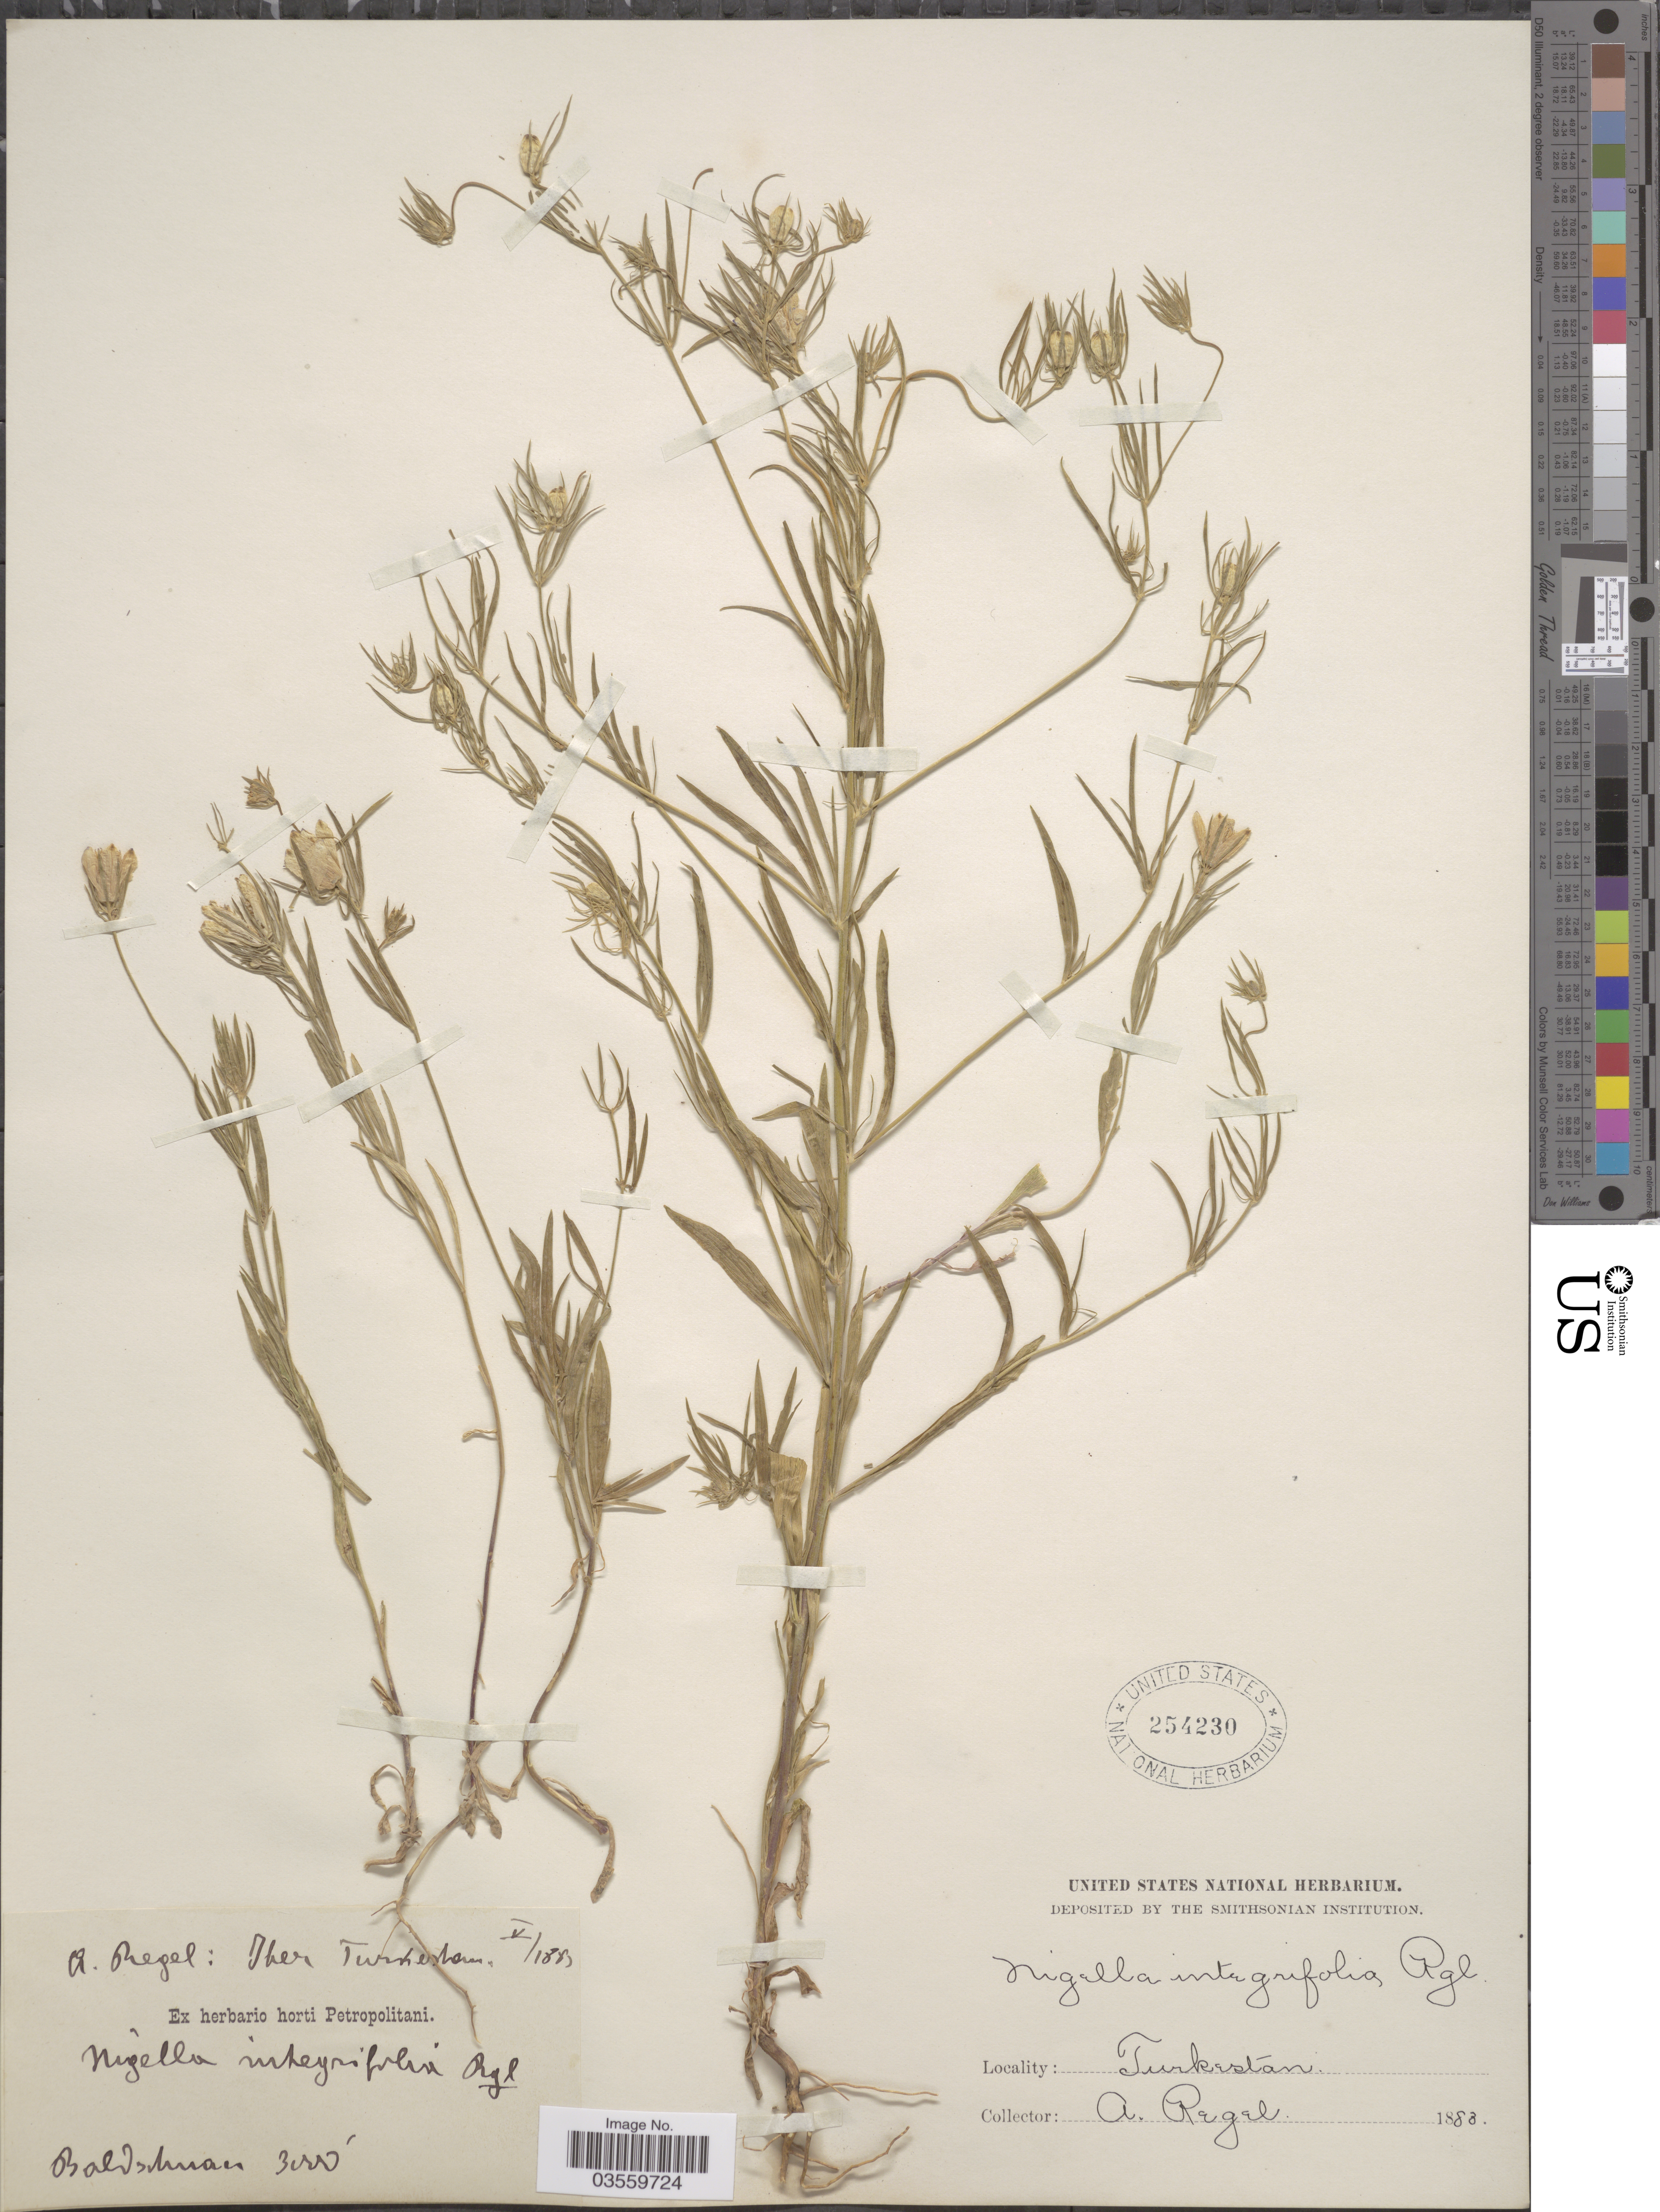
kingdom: Plantae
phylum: Tracheophyta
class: Magnoliopsida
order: Ranunculales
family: Ranunculaceae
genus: Nigella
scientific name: Nigella integrifolia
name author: Regel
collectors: A. Regel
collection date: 1883-05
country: Tajikistan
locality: Turkestan. Baldschuan.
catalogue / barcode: US 254230